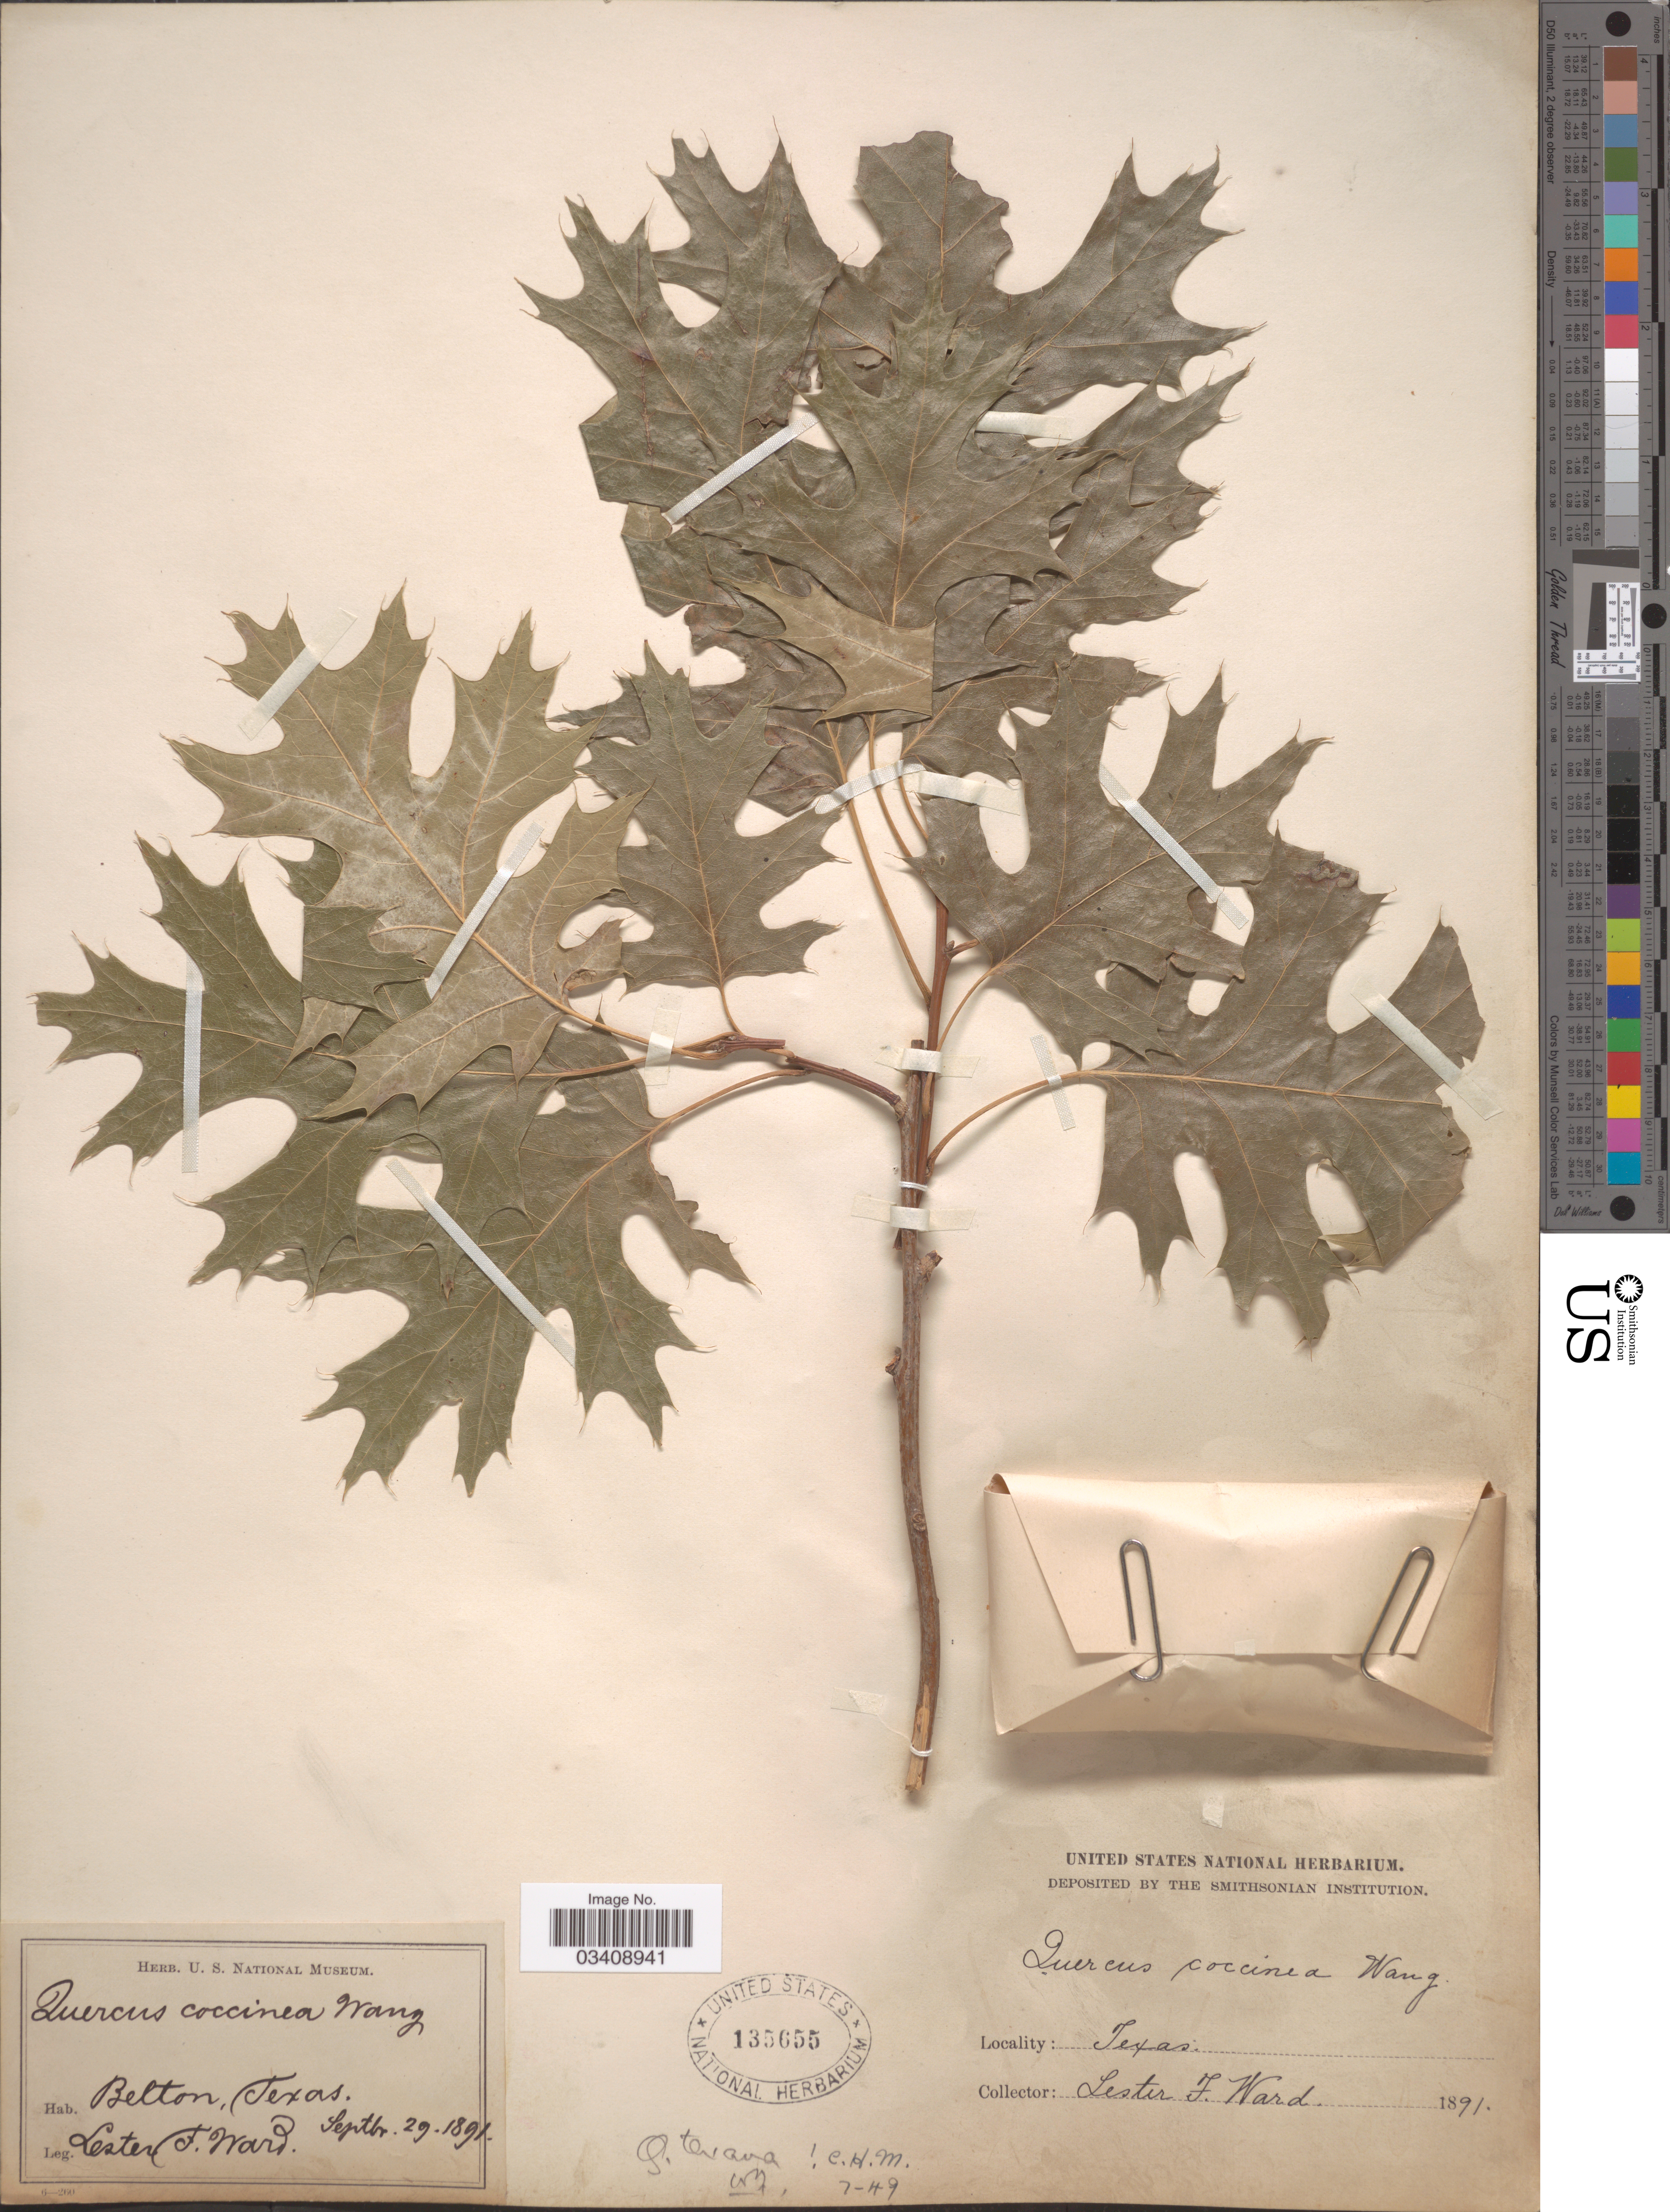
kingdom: Plantae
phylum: Tracheophyta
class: Magnoliopsida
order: Fagales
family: Fagaceae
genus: Quercus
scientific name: Quercus texana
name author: Buckley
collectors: L. F. Ward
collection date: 1891-09-29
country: United States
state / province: Texas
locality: Belton.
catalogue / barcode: US 135655